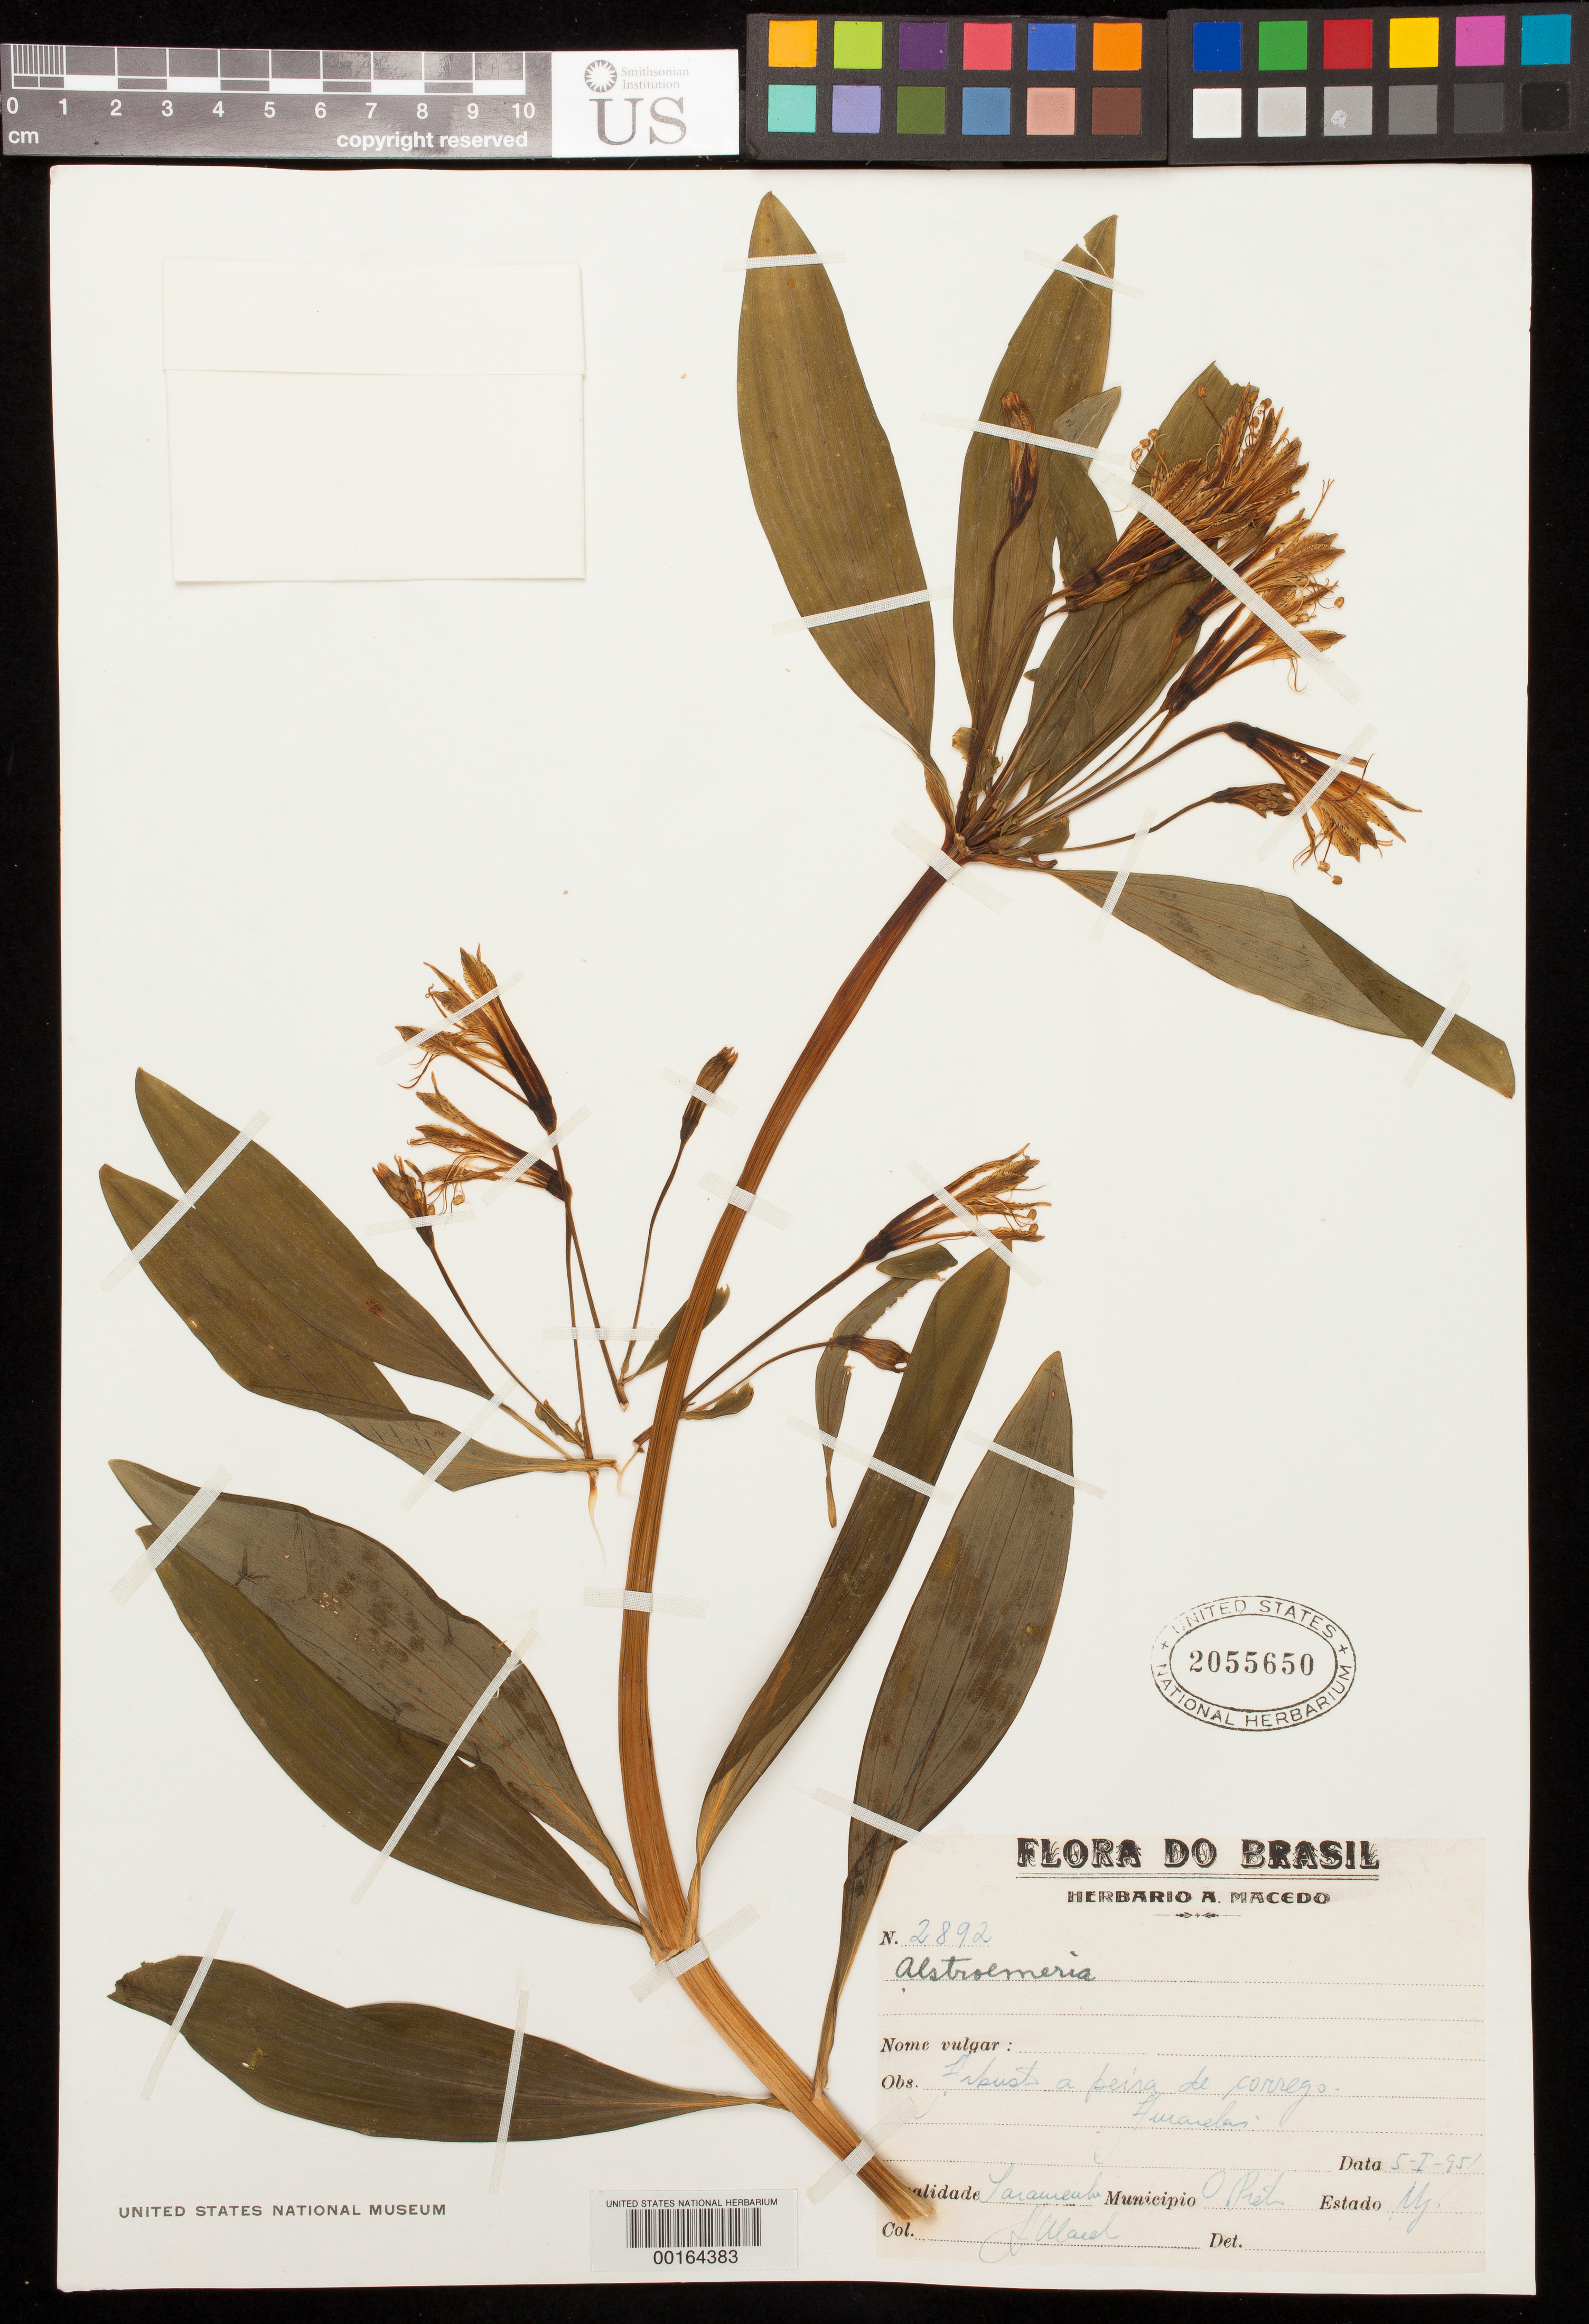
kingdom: Plantae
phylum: Tracheophyta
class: Liliopsida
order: Liliales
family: Alstroemeriaceae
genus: Alstroemeria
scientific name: Alstroemeria sp.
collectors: A. Macedo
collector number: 2892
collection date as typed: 05 Jan 1895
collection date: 1895-01-05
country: Brazil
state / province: Minas Gerais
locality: Saraurealu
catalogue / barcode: US 2055650